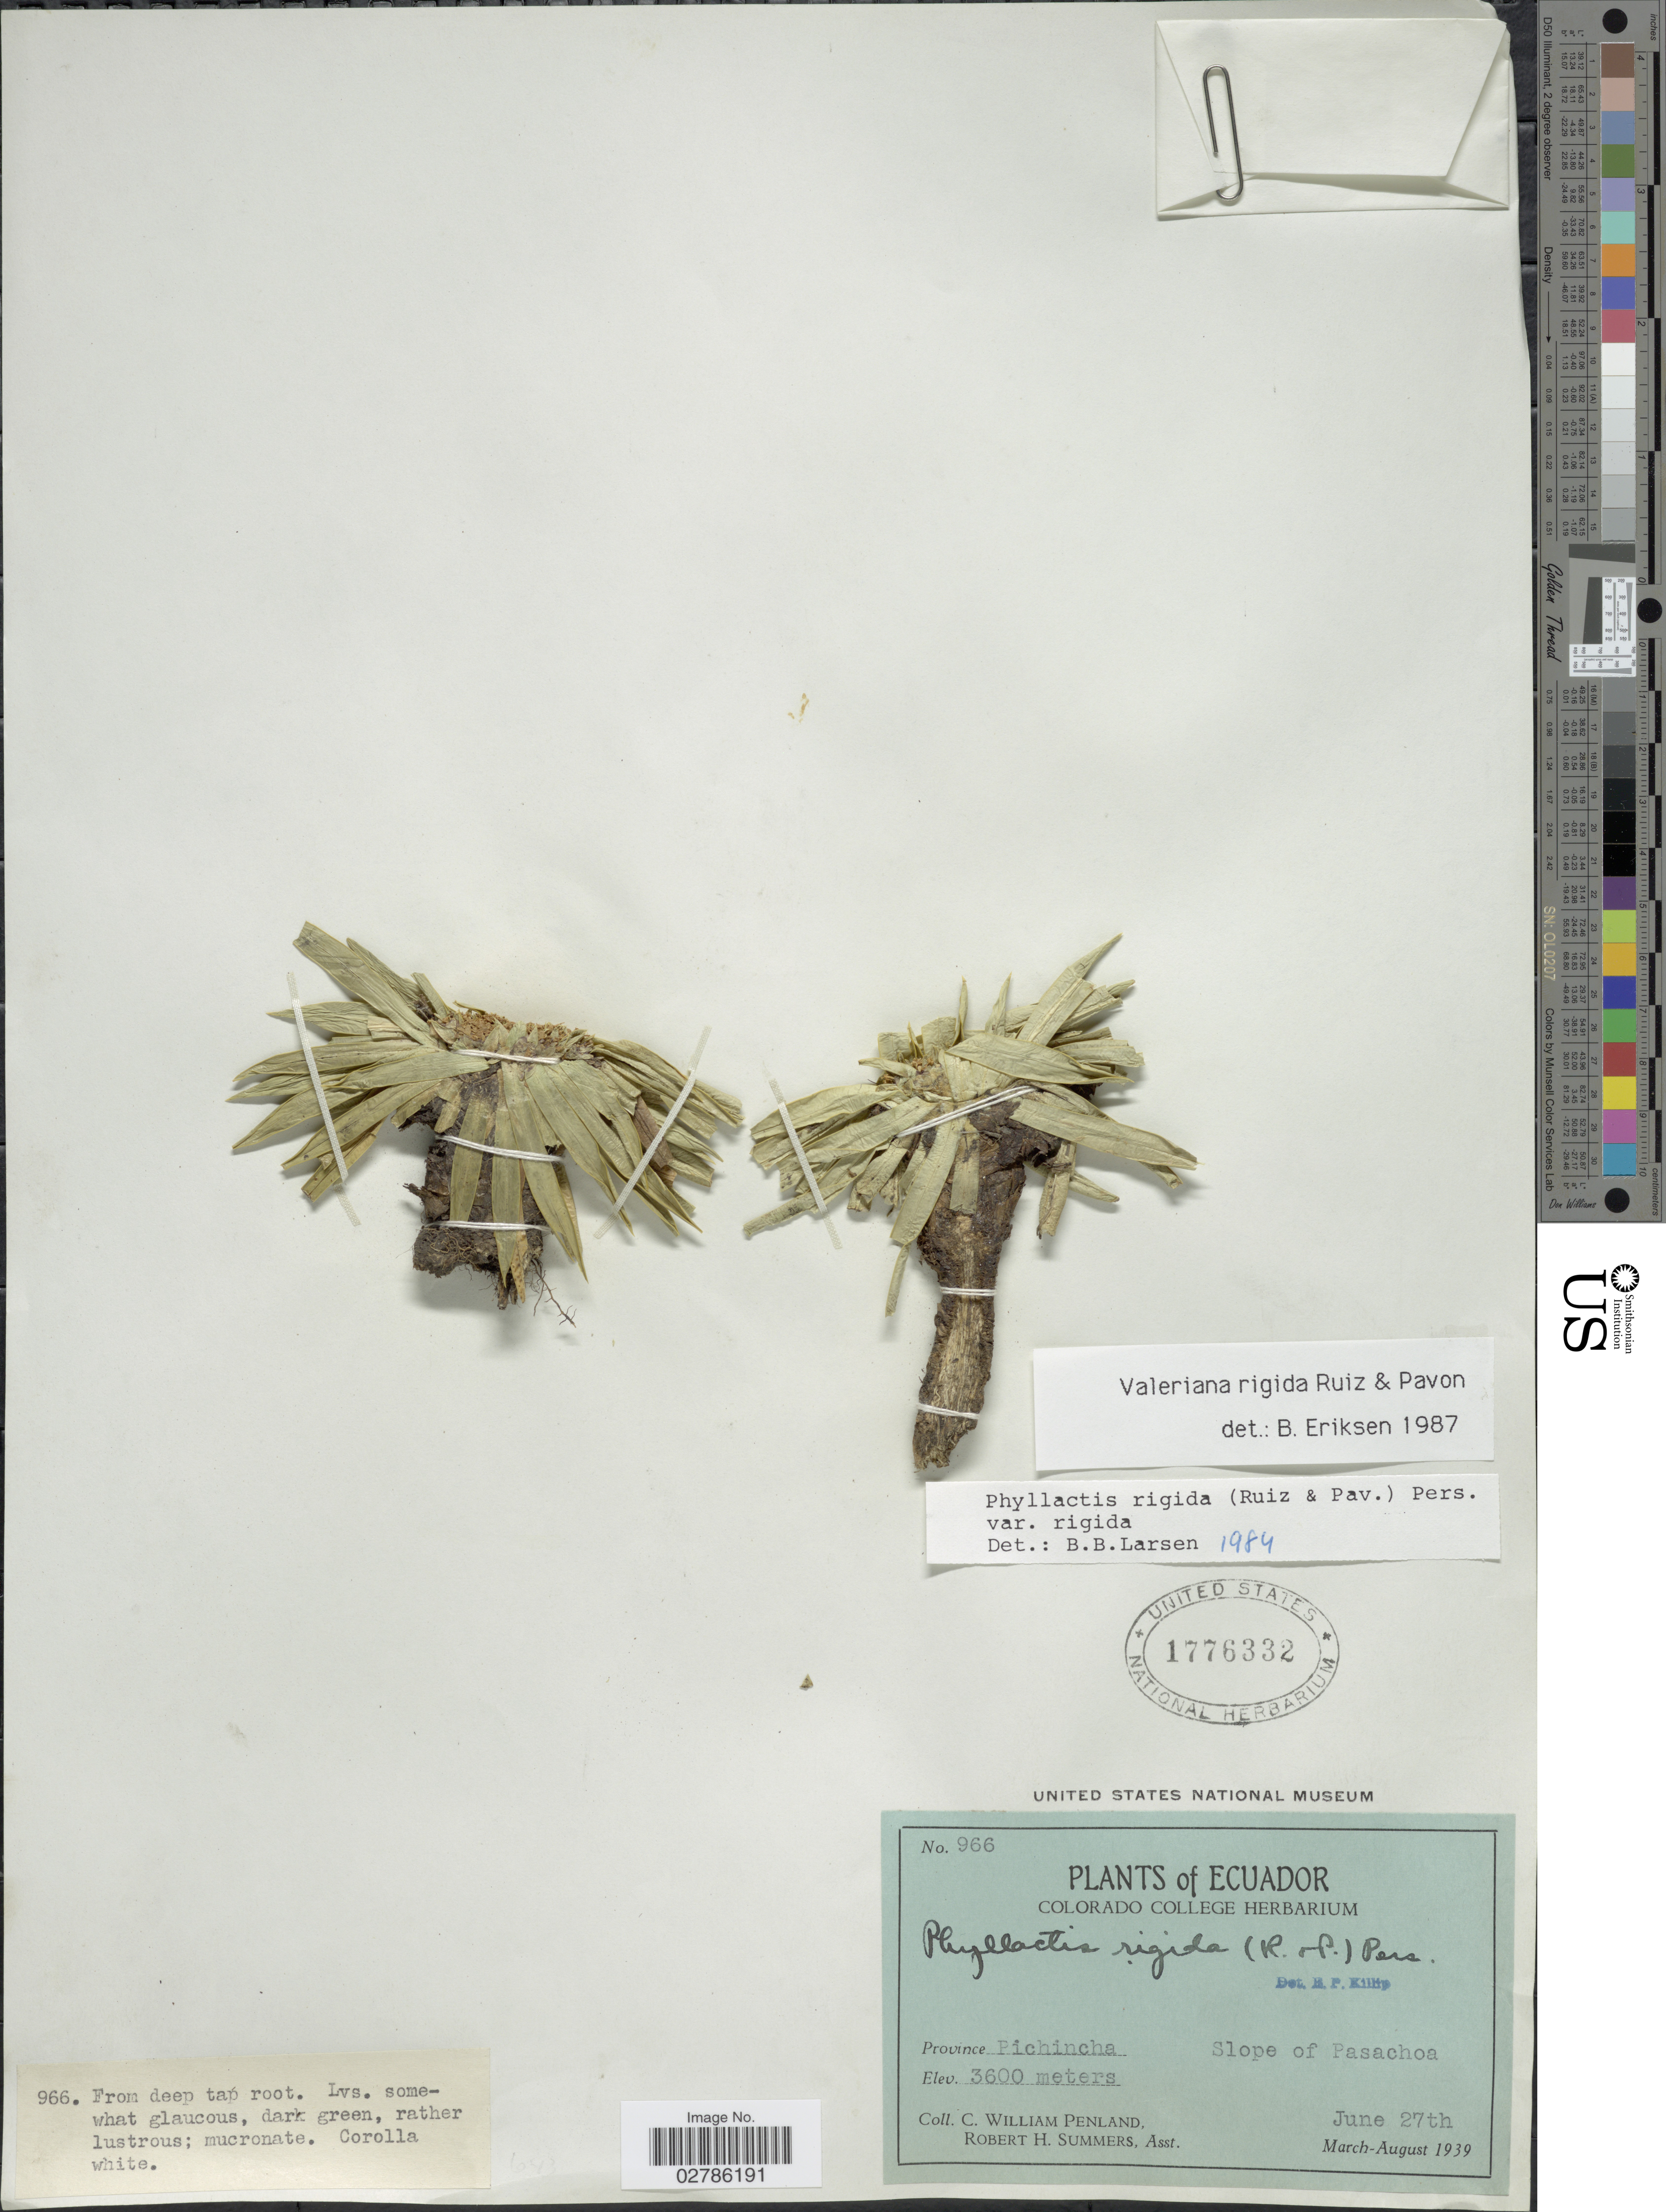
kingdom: Plantae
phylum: Tracheophyta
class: Magnoliopsida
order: Dipsacales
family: Caprifoliaceae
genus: Phyllactis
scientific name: Phyllactis rigida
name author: (Ruiz & Pav.) Pers.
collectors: C. W. Penland & R. Summers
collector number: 966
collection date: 1939-06-27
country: Ecuador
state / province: Pichincha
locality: Slope of Pasachoa.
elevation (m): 3600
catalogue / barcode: US 1776332